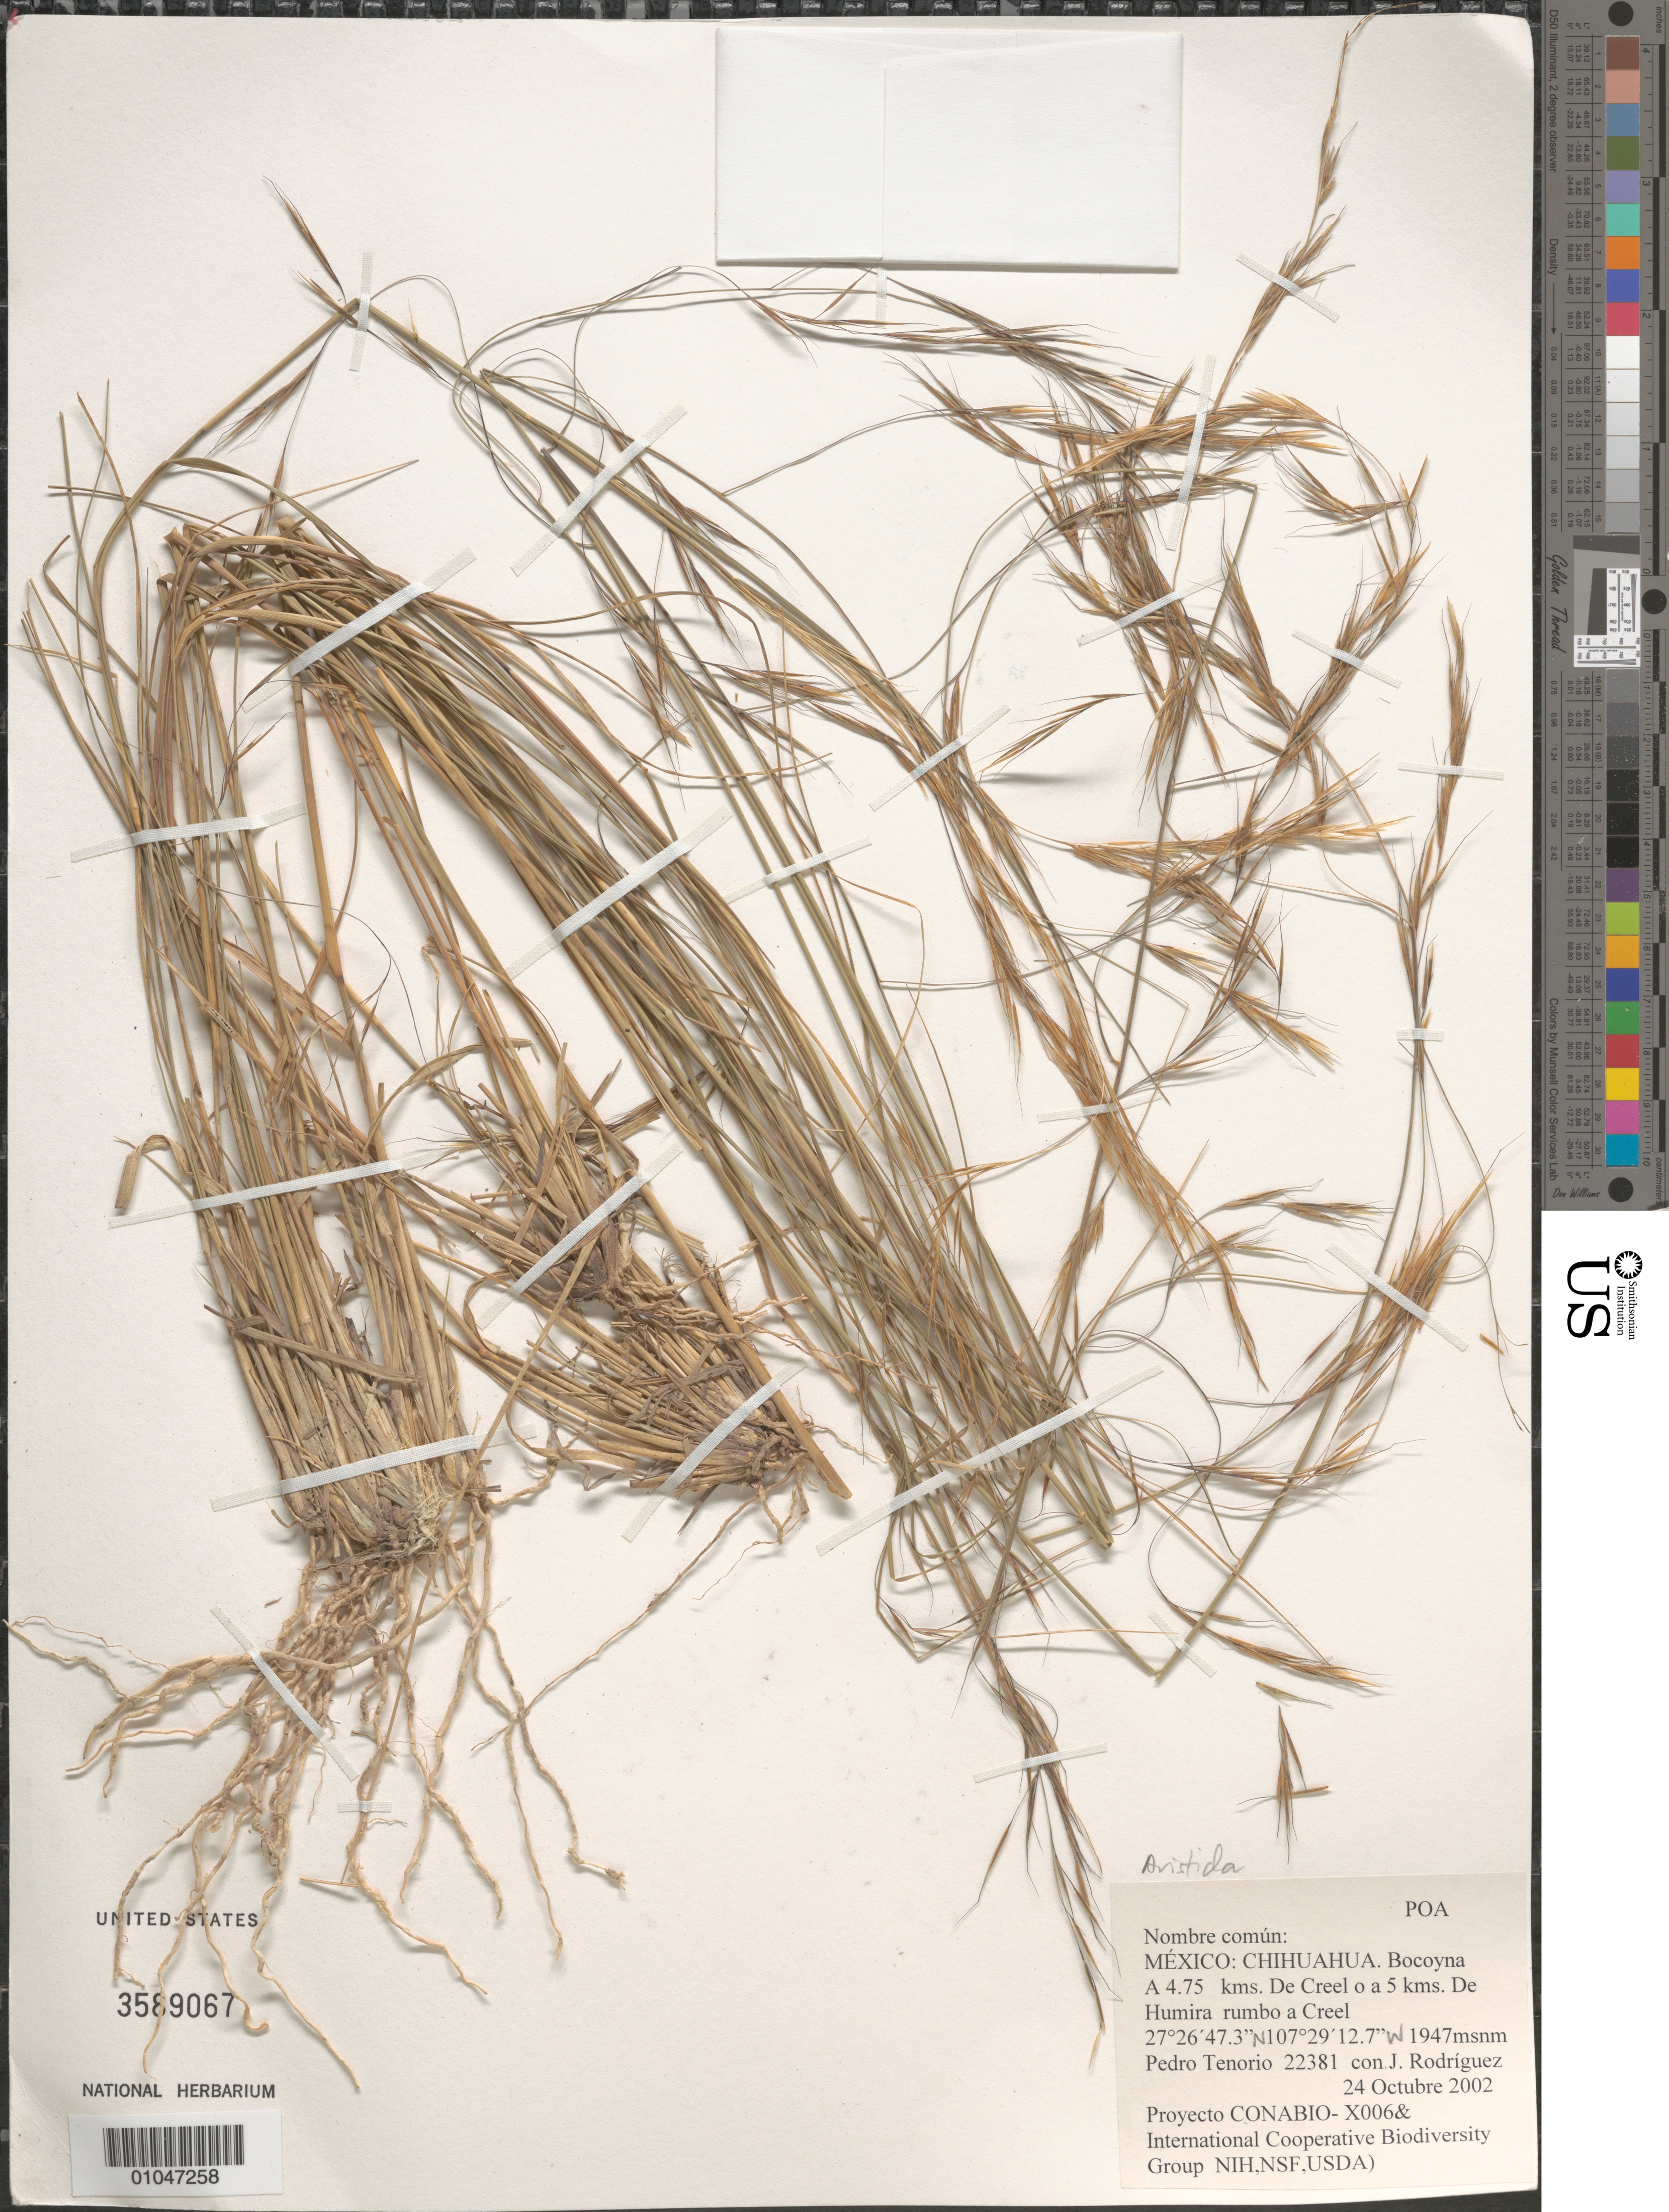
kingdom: Plantae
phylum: Tracheophyta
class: Liliopsida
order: Poales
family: Poaceae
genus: Aristida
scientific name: Aristida sp.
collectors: P. Tenorio L. & J. Rodríguez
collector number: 22381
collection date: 2002-10-24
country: Mexico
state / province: Chihuahua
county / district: Bocoyna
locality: a 4.75 km de Creel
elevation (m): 1947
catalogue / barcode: US 3589067